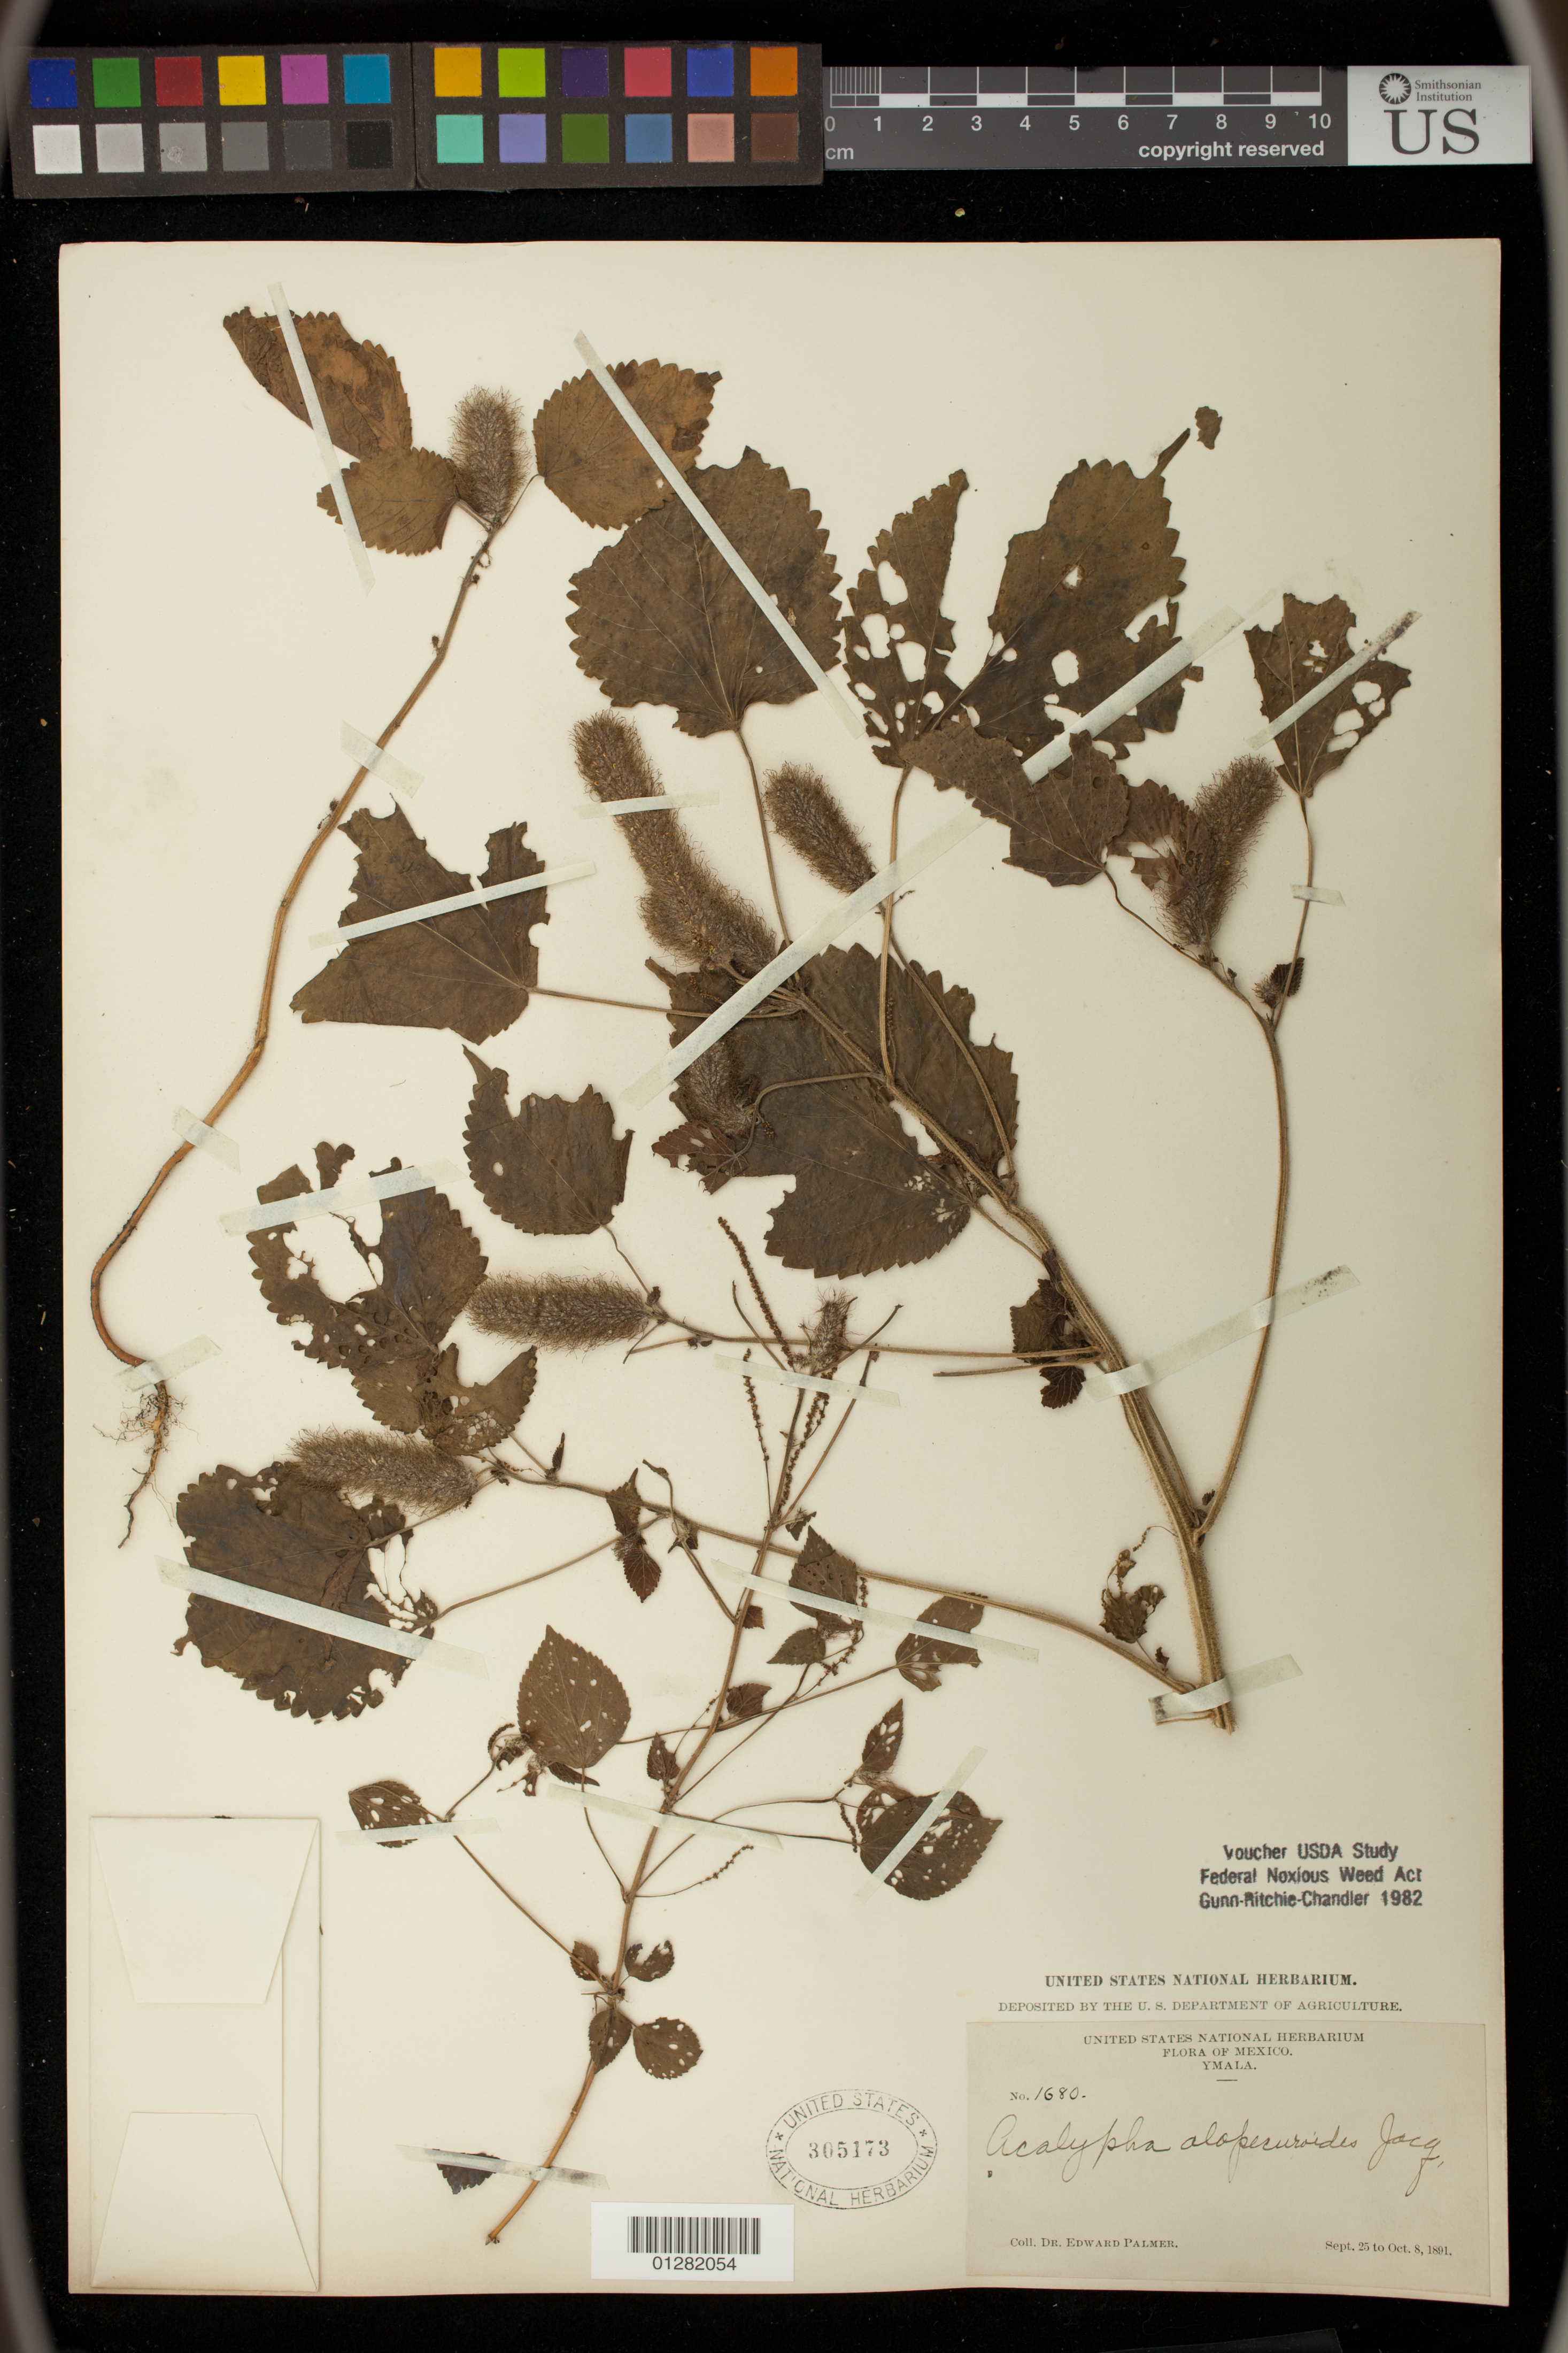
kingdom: Plantae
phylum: Tracheophyta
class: Magnoliopsida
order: Malpighiales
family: Euphorbiaceae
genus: Acalypha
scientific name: Acalypha alopecuroidea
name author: Jacq.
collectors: E. Palmer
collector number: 1680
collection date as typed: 25 Sep 1891 to 08 Oct 1891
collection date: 1891-09-25/1891-10-08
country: Mexico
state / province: Sinaloa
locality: Ymala.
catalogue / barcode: US 305173